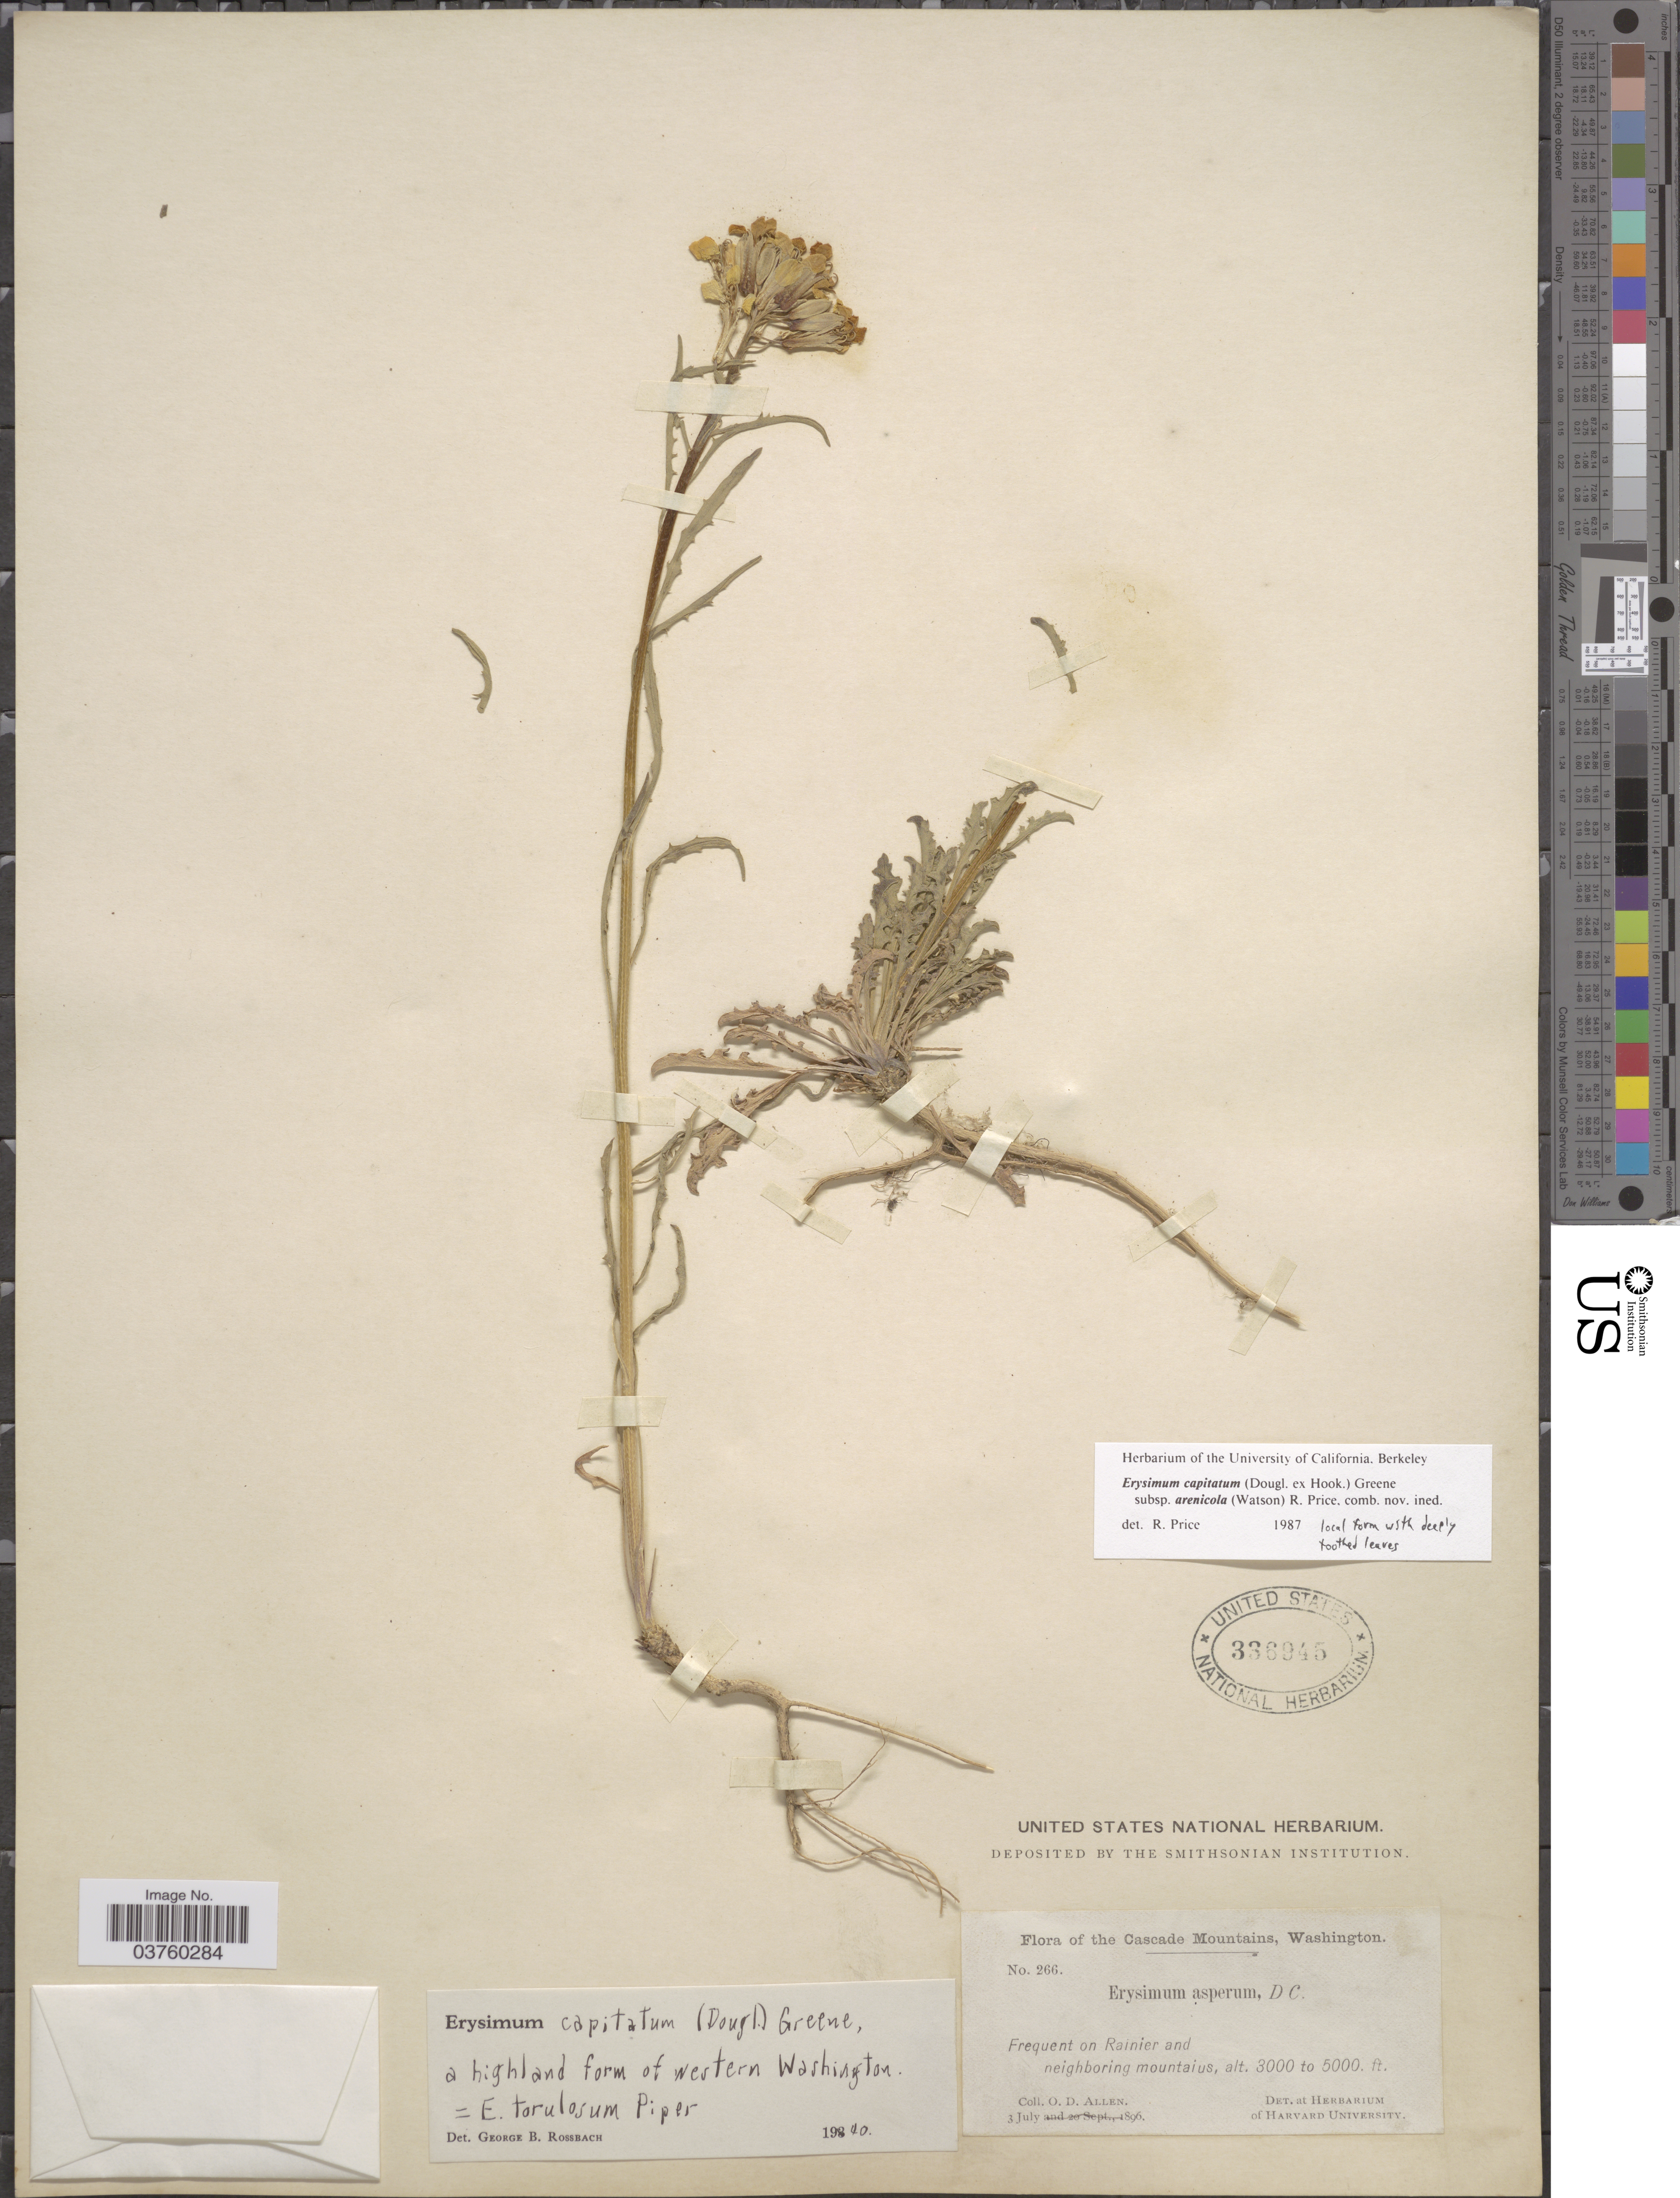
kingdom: Plantae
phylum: Tracheophyta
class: Magnoliopsida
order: Brassicales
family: Brassicaceae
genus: Erysimum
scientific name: Erysimum capitatum subsp. arenicola (S. Watson) R.A. Price, comb. nov. ined.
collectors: O. D. Allen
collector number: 266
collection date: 1896-07-03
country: United States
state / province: Washington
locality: The Cascade Mountains. Frequent on Rainier and eighboring mountaius.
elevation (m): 914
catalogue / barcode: US 336945